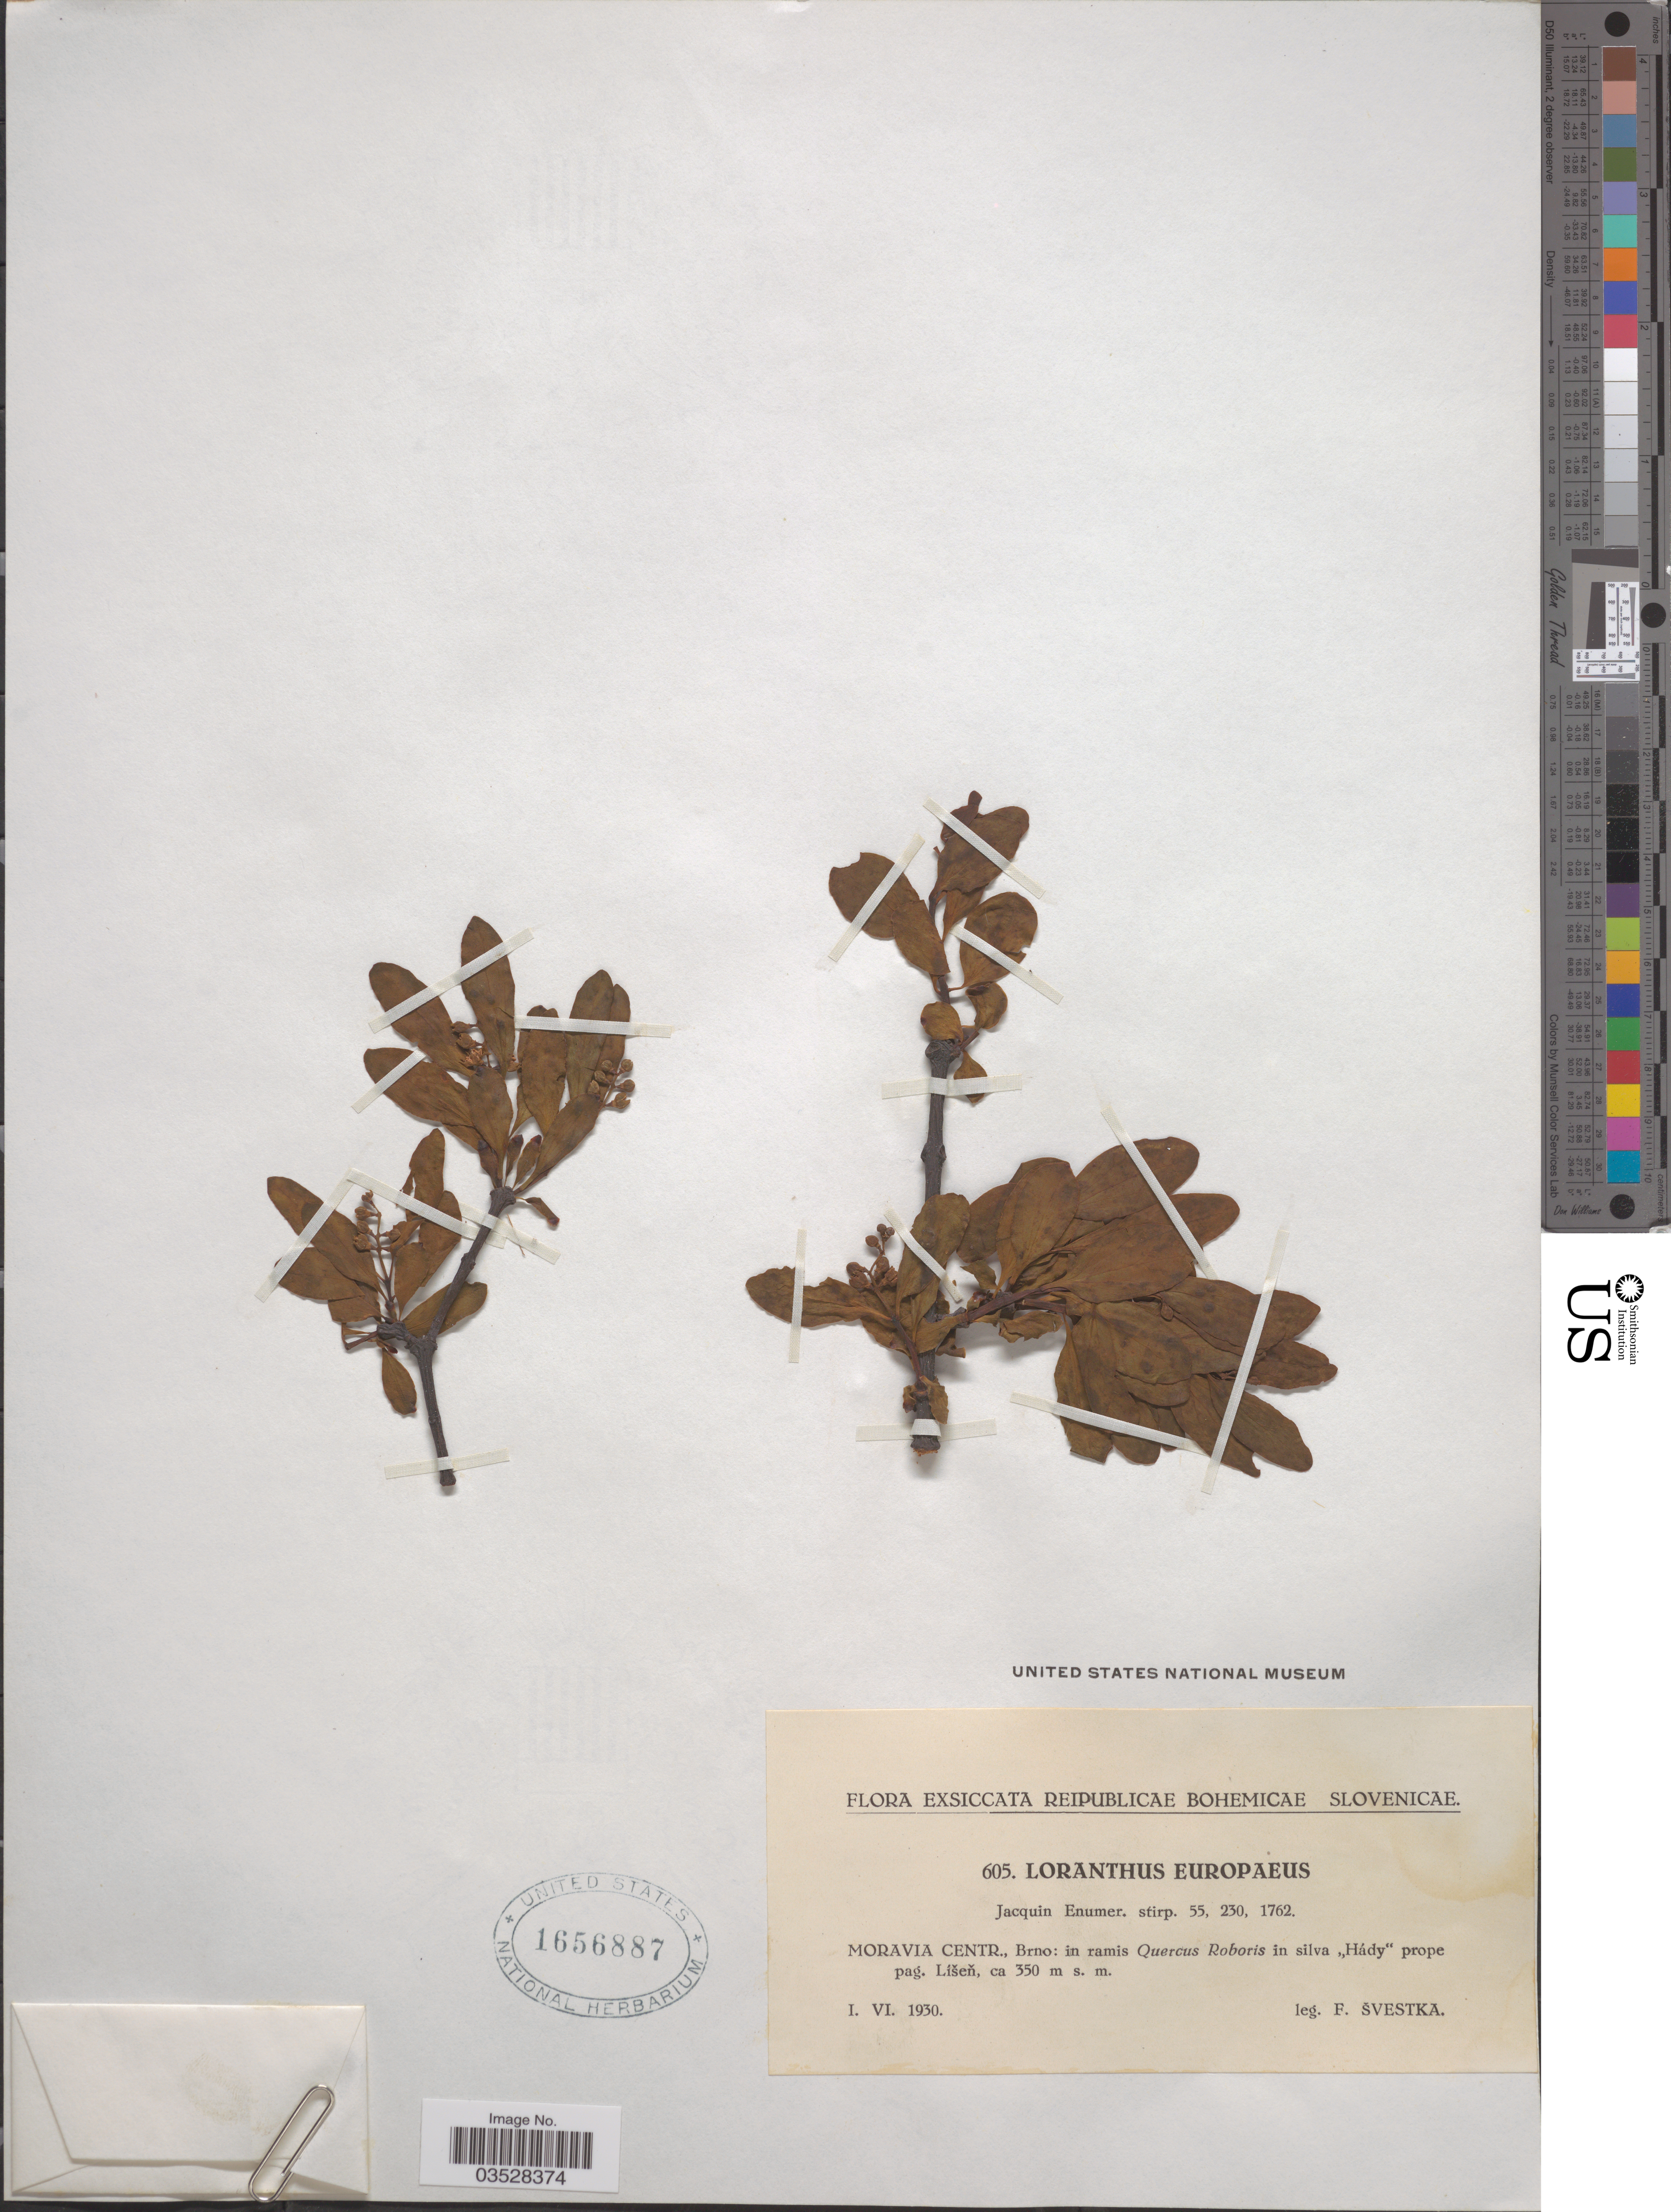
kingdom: Plantae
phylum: Tracheophyta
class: Magnoliopsida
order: Santalales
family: Loranthaceae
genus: Loranthus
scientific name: Loranthus europaeus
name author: Jacq.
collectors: F. Svestka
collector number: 605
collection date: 1930-06-01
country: Czechia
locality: Reipublicae Bohemicae Slovenicae. Moravia Centr., Brno: in silva "Hády" prope pág. Líšeň.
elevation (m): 350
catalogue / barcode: US 1656887